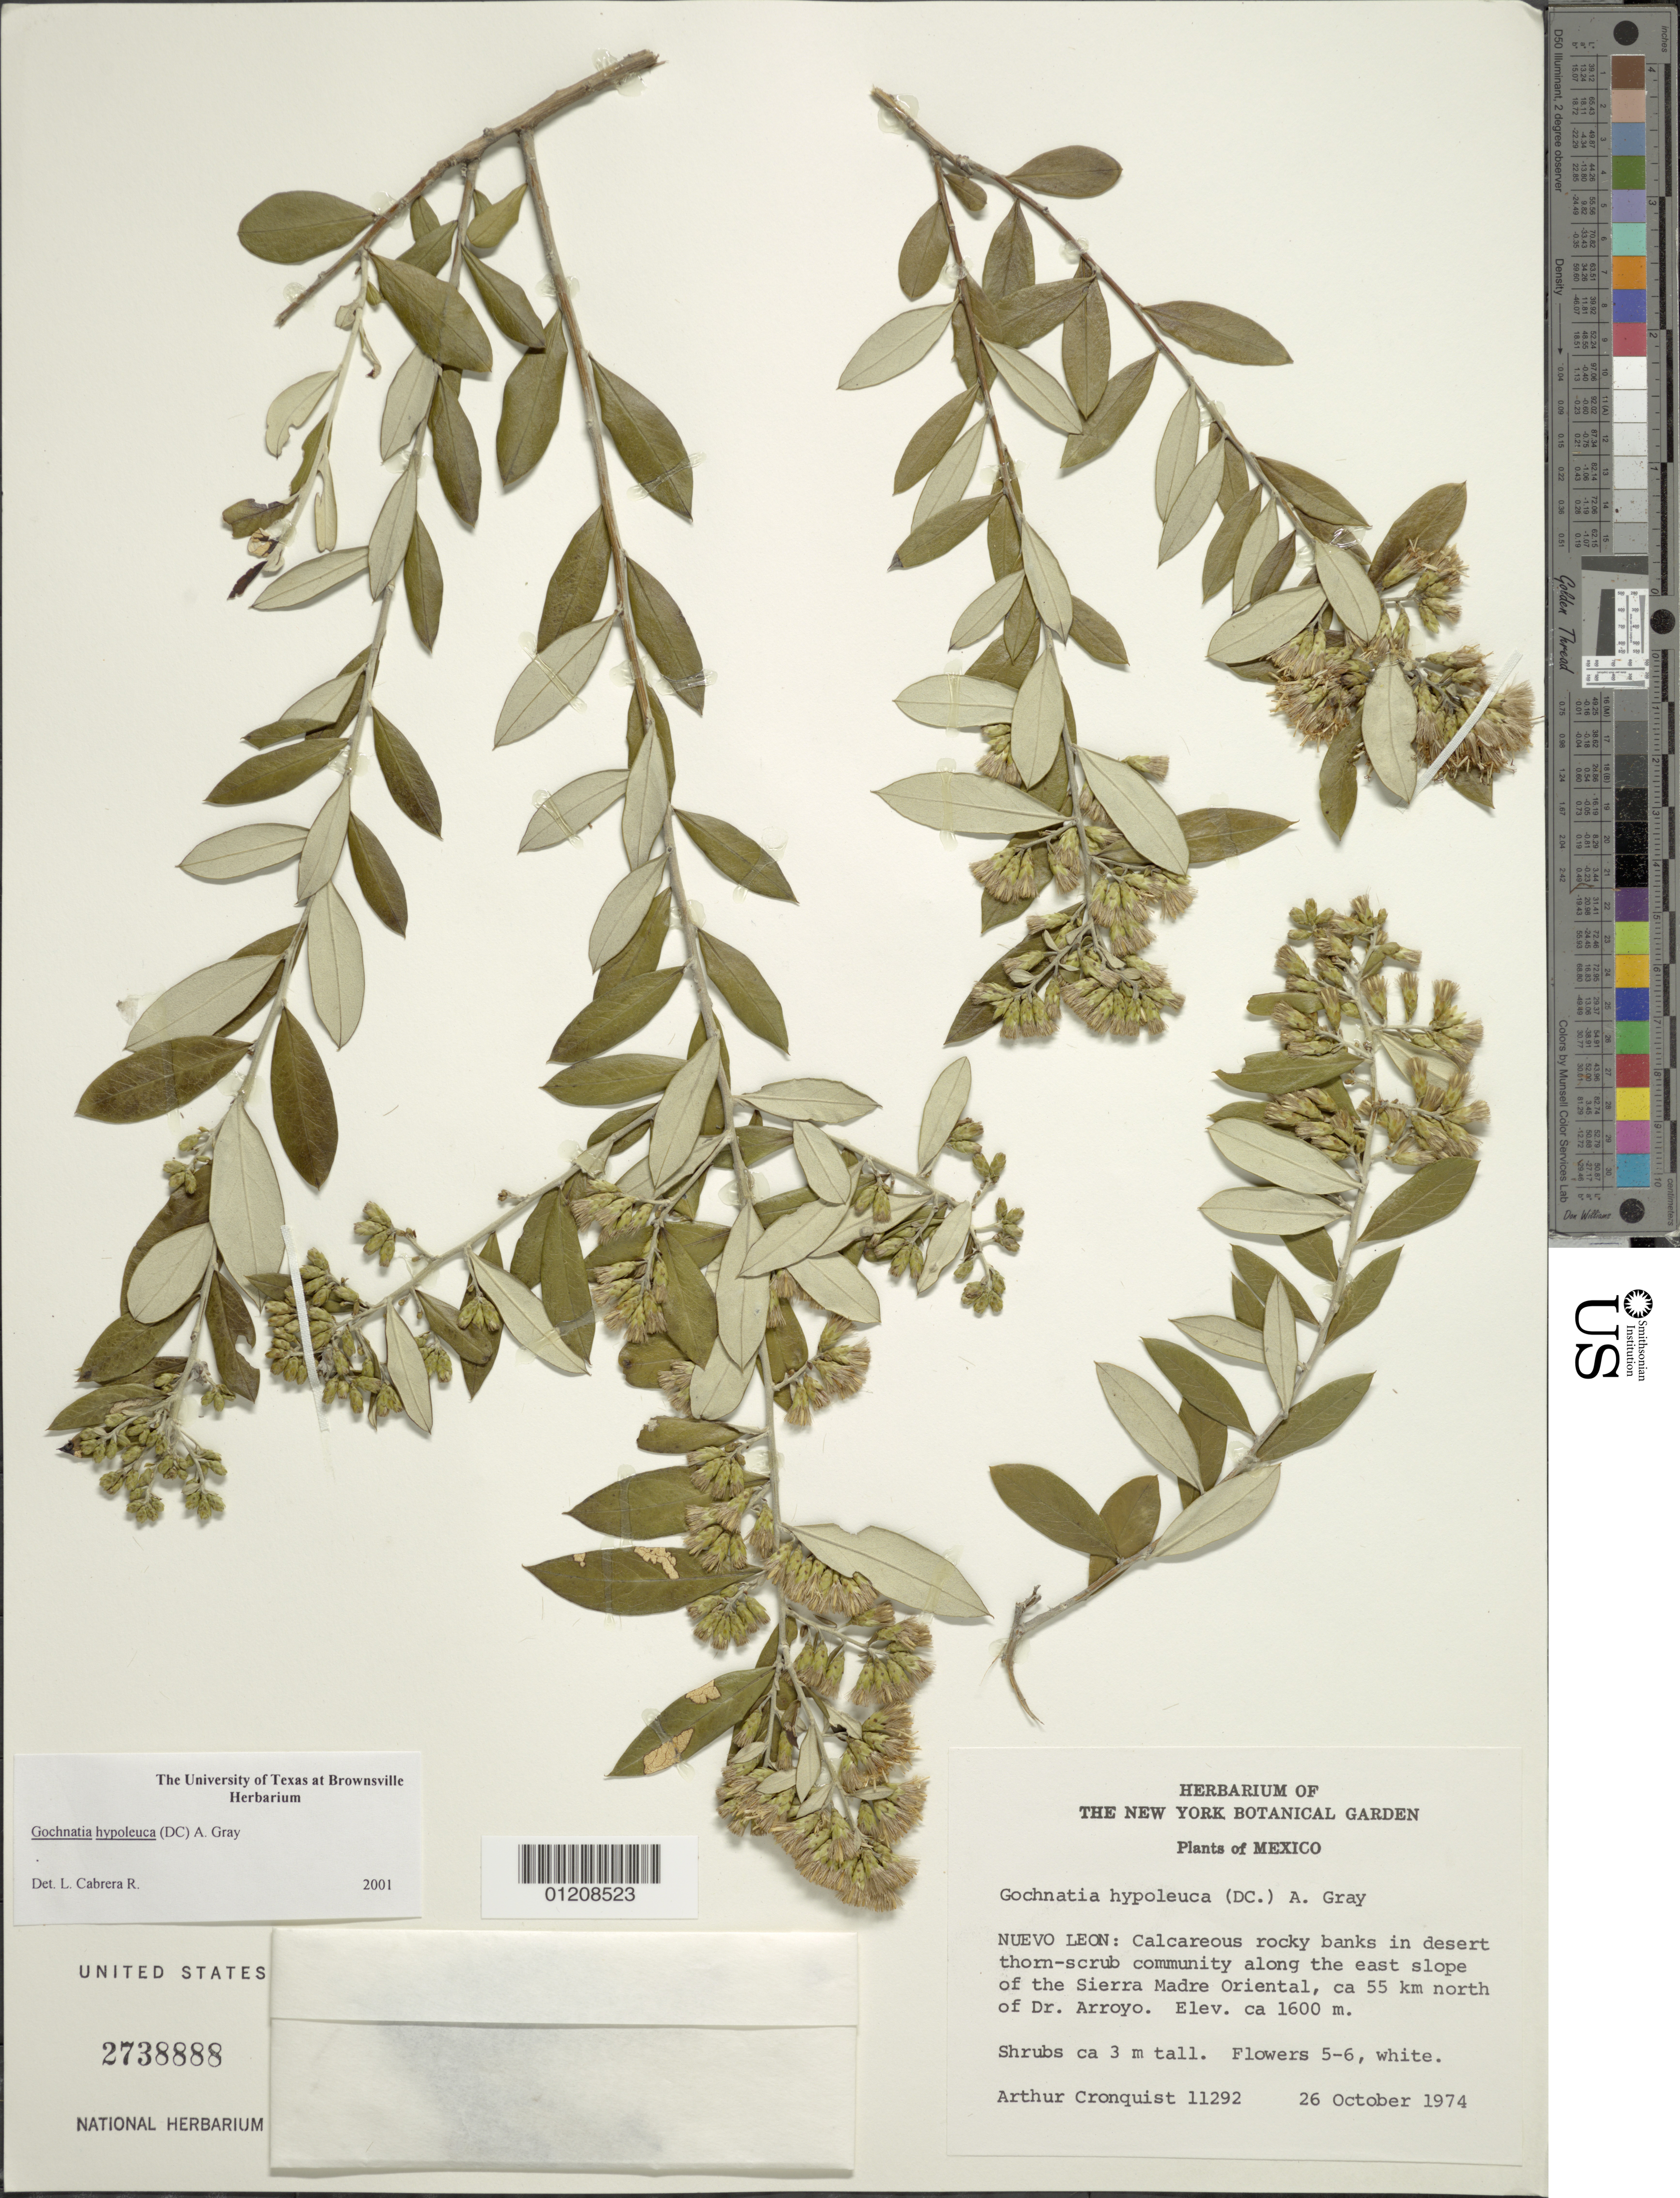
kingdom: Plantae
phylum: Tracheophyta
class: Magnoliopsida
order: Asterales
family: Asteraceae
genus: Nahuatlea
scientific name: Nahuatlea hypoleuca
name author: (DC.) V.A. Funk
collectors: A. J. Cronquist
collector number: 11292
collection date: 1974-10-26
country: Mexico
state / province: Nuevo León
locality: ca. 55 km north of Dr. Arroyo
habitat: Calcareous rocky banks in desert thorn-scrub community along the east slope of the Sierra Madre Oriental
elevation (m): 1600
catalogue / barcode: US 2738888